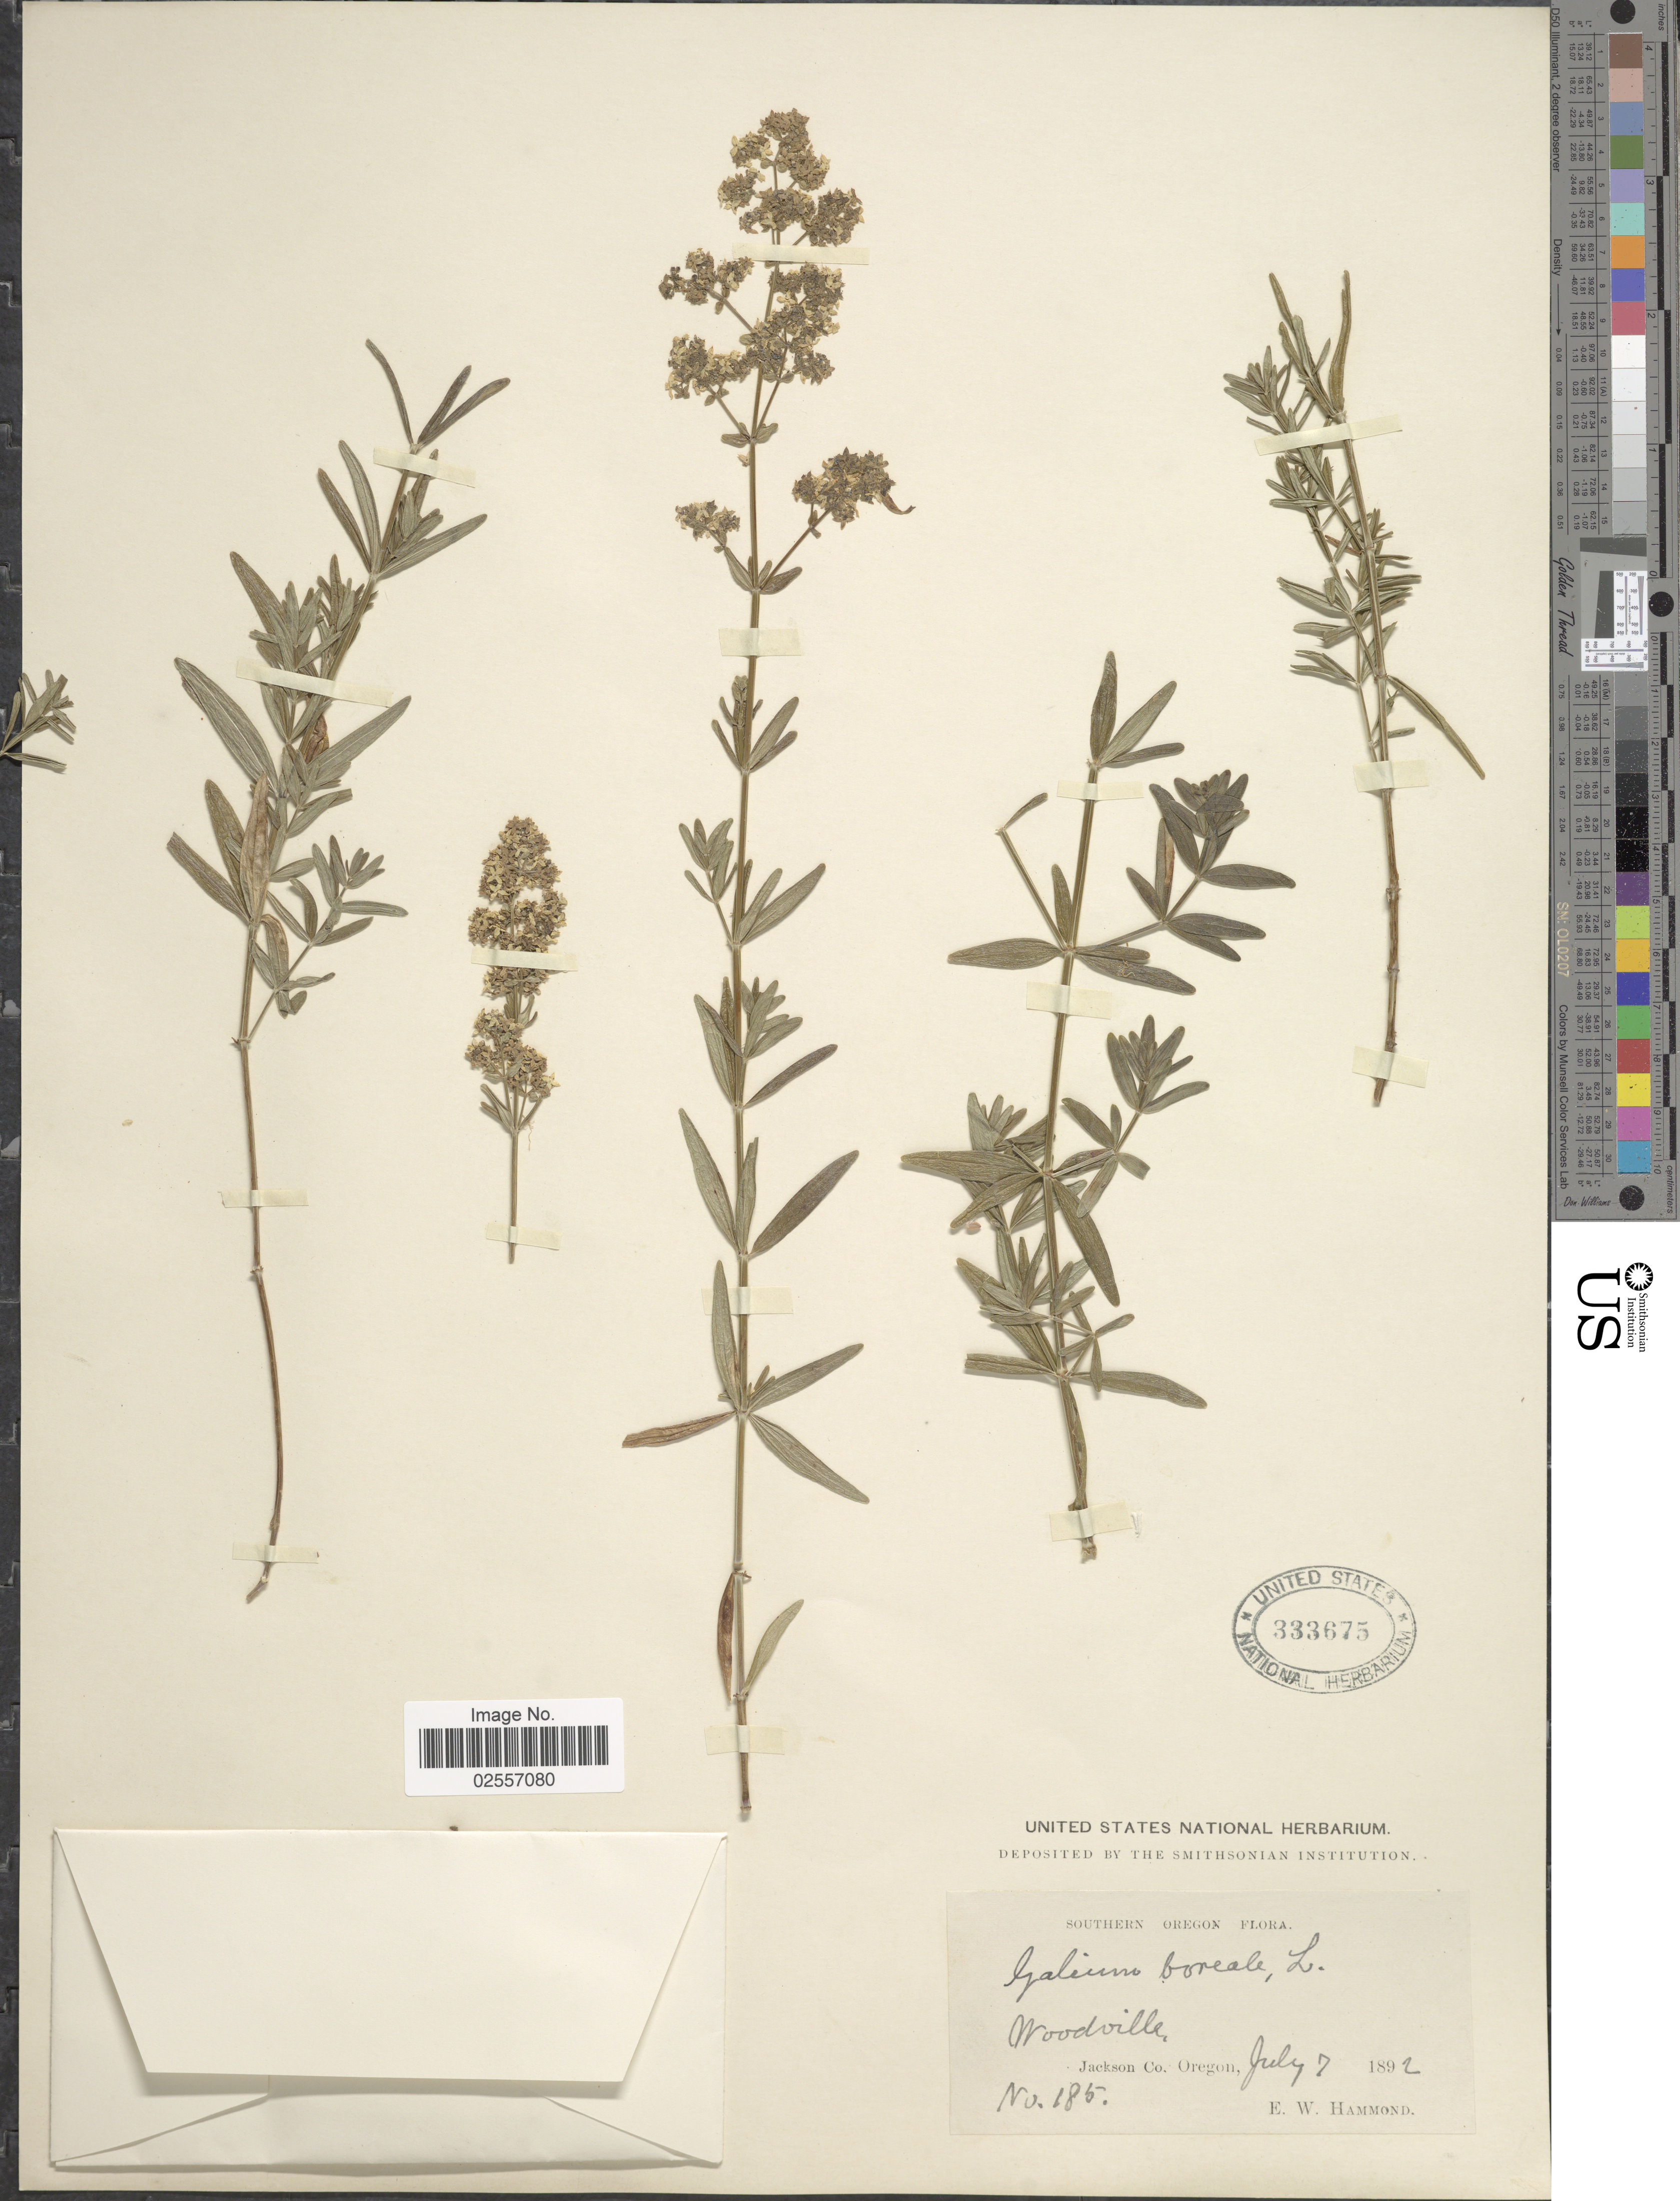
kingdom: Plantae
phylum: Tracheophyta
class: Magnoliopsida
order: Gentianales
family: Rubiaceae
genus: Galium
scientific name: Galium boreale L.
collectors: E. Hammond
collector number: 185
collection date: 1892-07-07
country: United States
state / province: Oregon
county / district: Jackson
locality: Woodville. Jackson Co. Southern Oregon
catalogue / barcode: US 333675